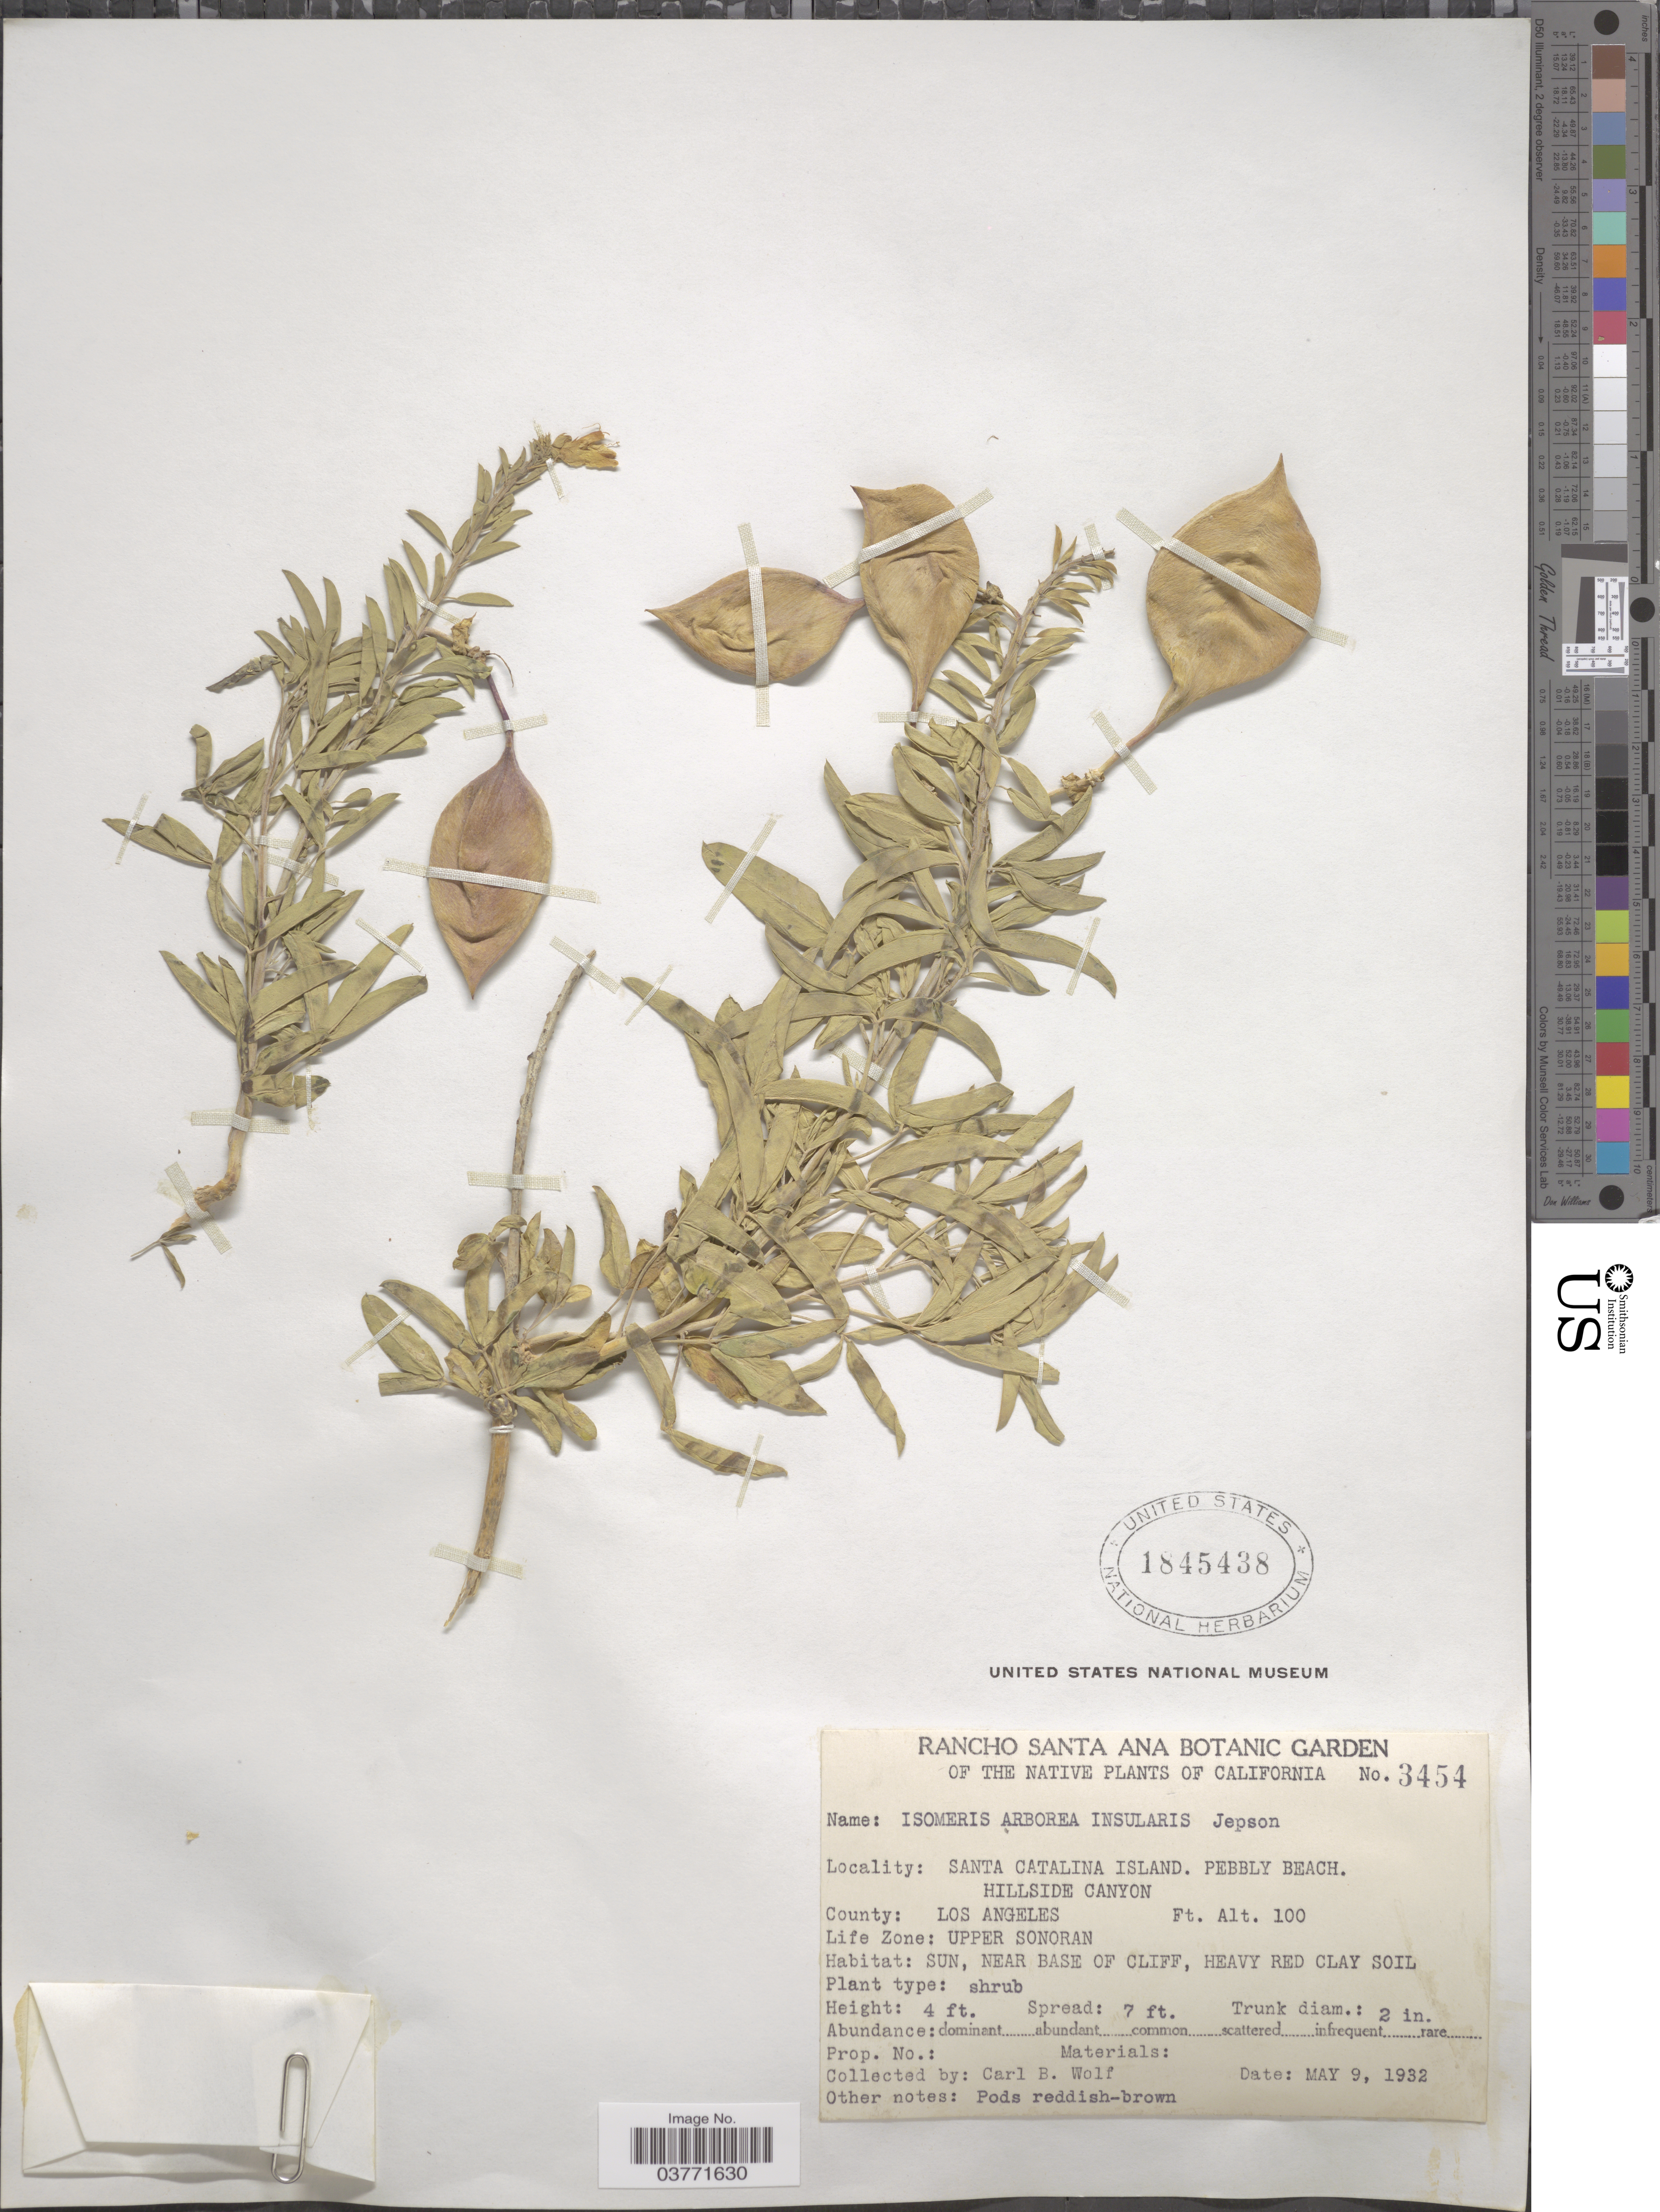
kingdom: Plantae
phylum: Tracheophyta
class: Magnoliopsida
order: Brassicales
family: Cleomaceae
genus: Cleomella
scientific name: Cleomella arborea var. arborea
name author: (Nutt.) Roalson & J.C. Hall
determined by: Strong, Mark T., (BOT), Smithsonian Institution - National Museum of Natural History (UNITED STATES)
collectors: C. B. Wolf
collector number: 3454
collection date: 1932-05-09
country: United States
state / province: California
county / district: Los Angeles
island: Santa Catalina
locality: Santa Catalina Island. Pebbly beach. Hillside canyon. County: Los Angeles. Life Zone: Upper Sonoran.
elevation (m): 30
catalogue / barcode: US 1845438